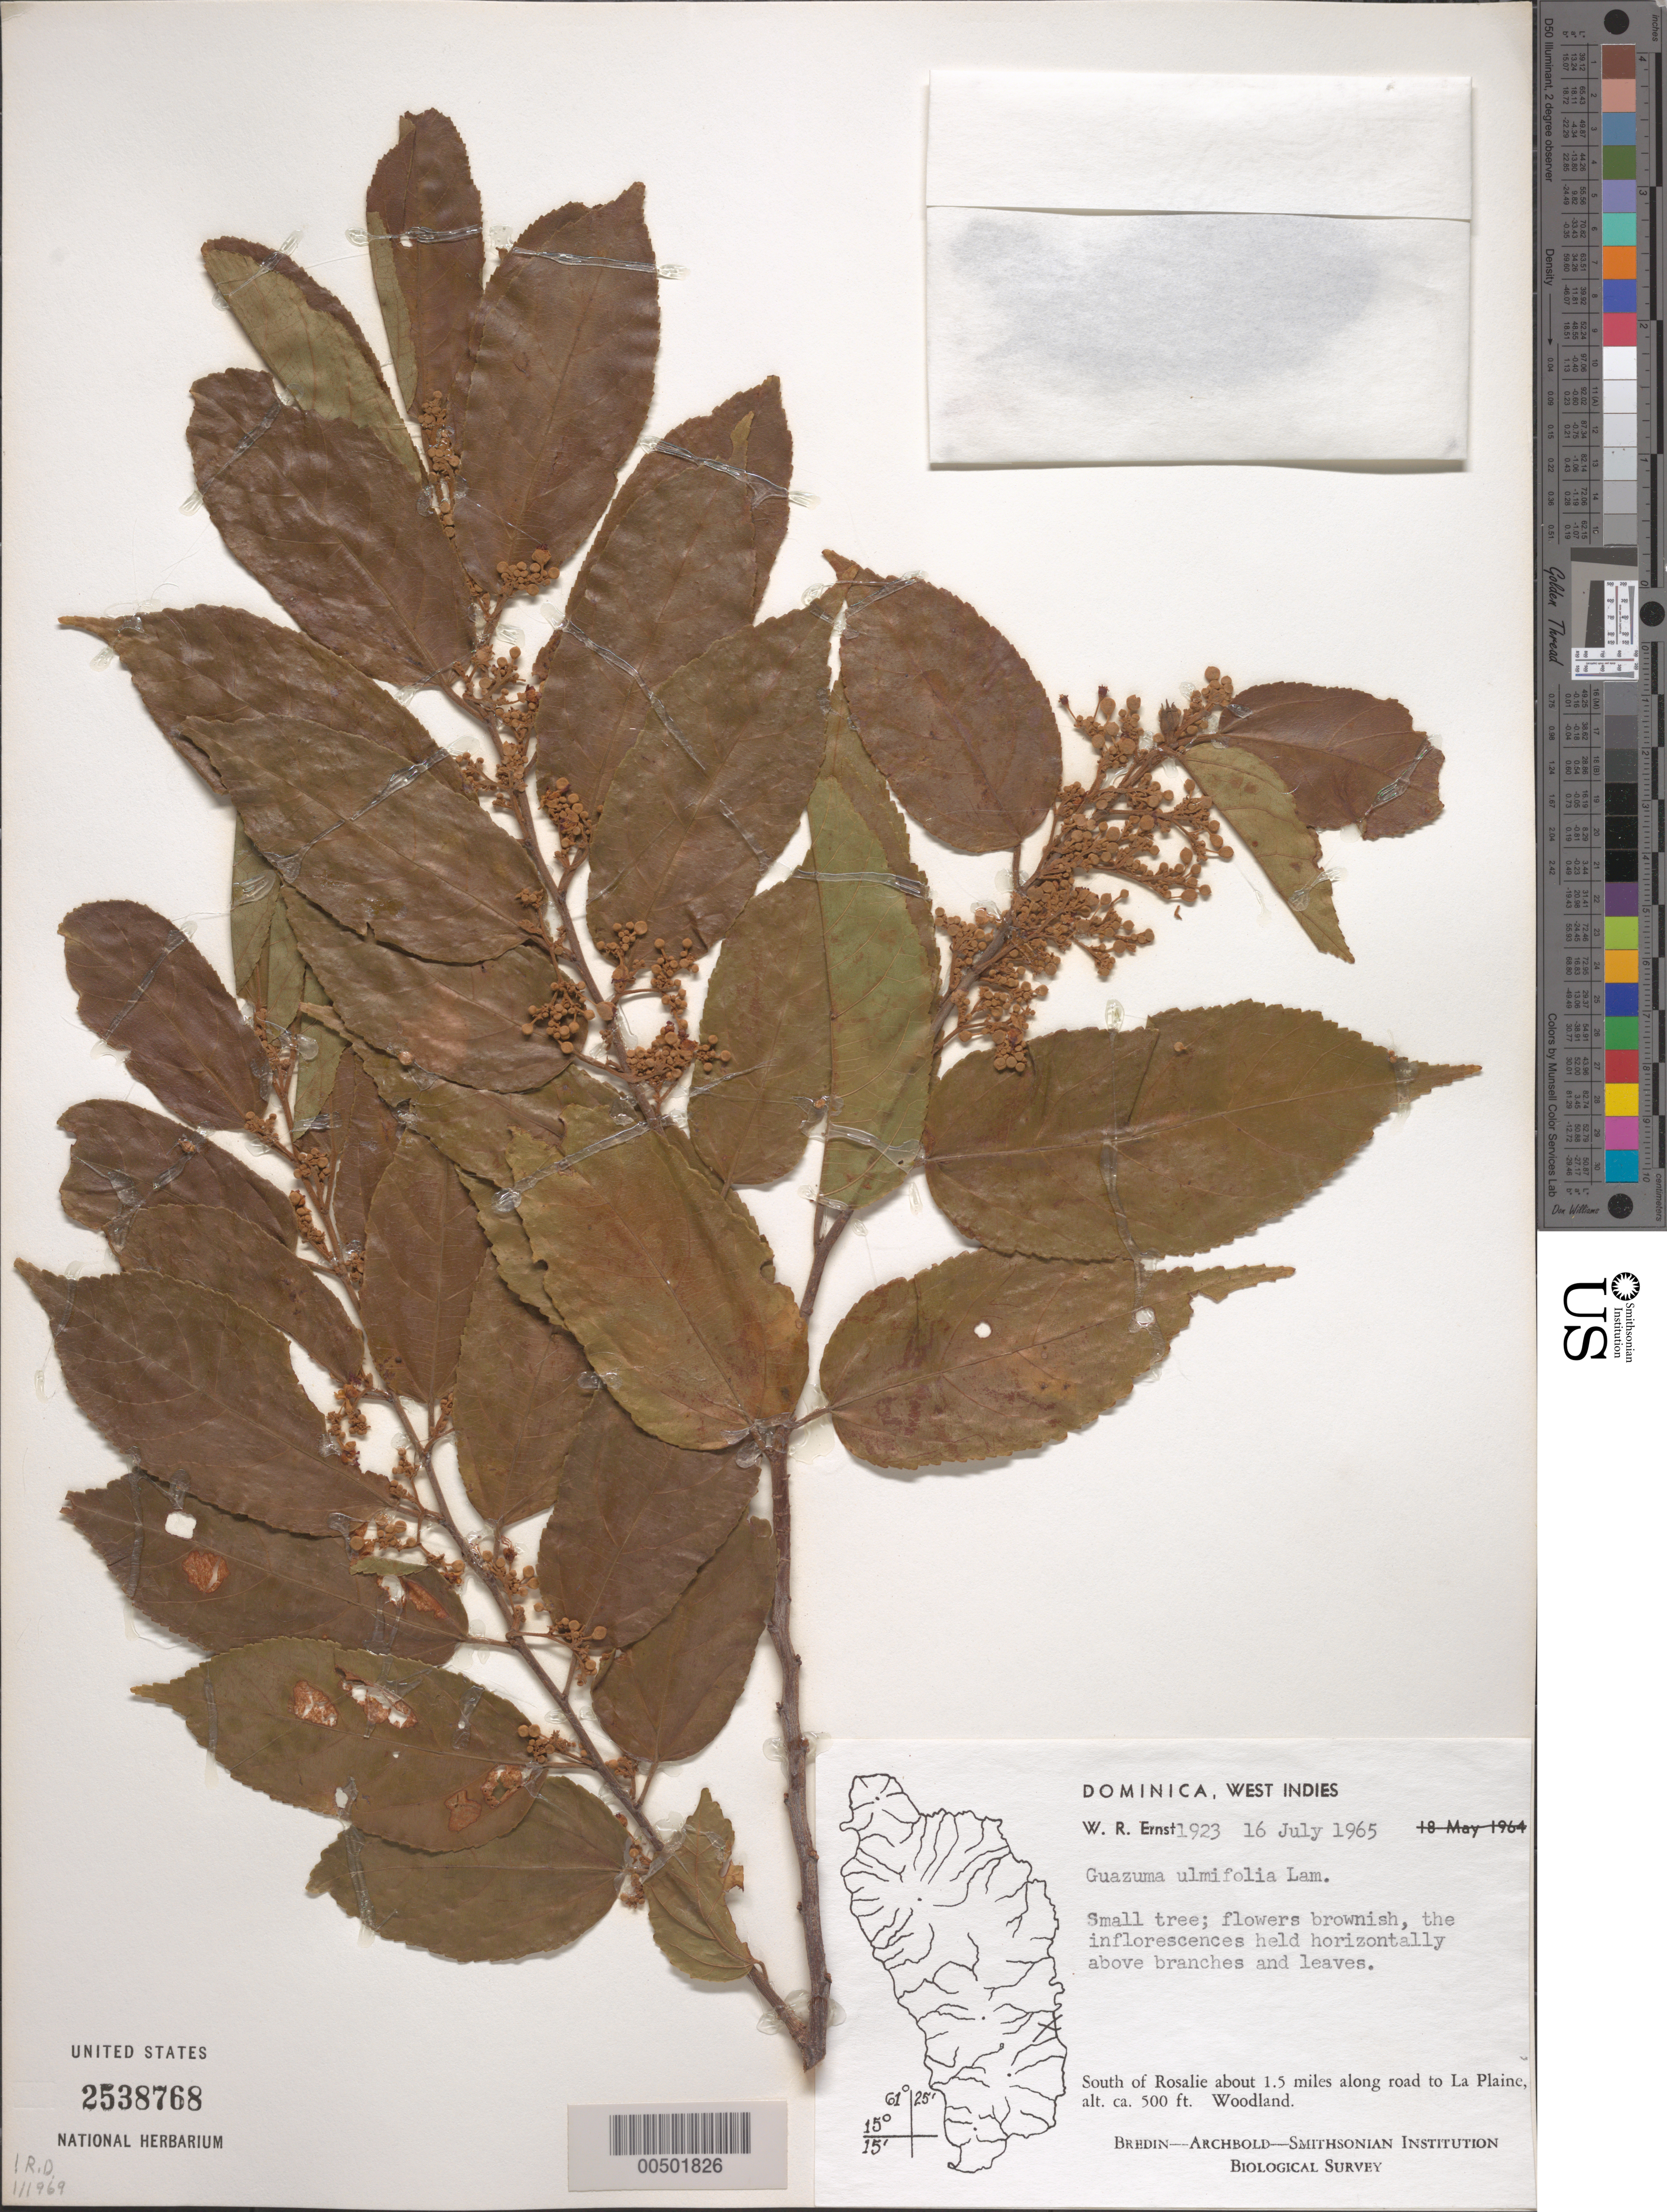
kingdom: Plantae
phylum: Tracheophyta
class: Magnoliopsida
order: Malvales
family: Malvaceae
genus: Guazuma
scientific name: Guazuma ulmifolia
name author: Lam.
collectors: W. R. Ernst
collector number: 1923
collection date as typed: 16 Jul 1965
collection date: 1965-07-16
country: Dominica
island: Dominica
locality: S of Rosalie about 1.5 mi. along road to La Plaine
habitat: Woodland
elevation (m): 152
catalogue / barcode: US 2538768